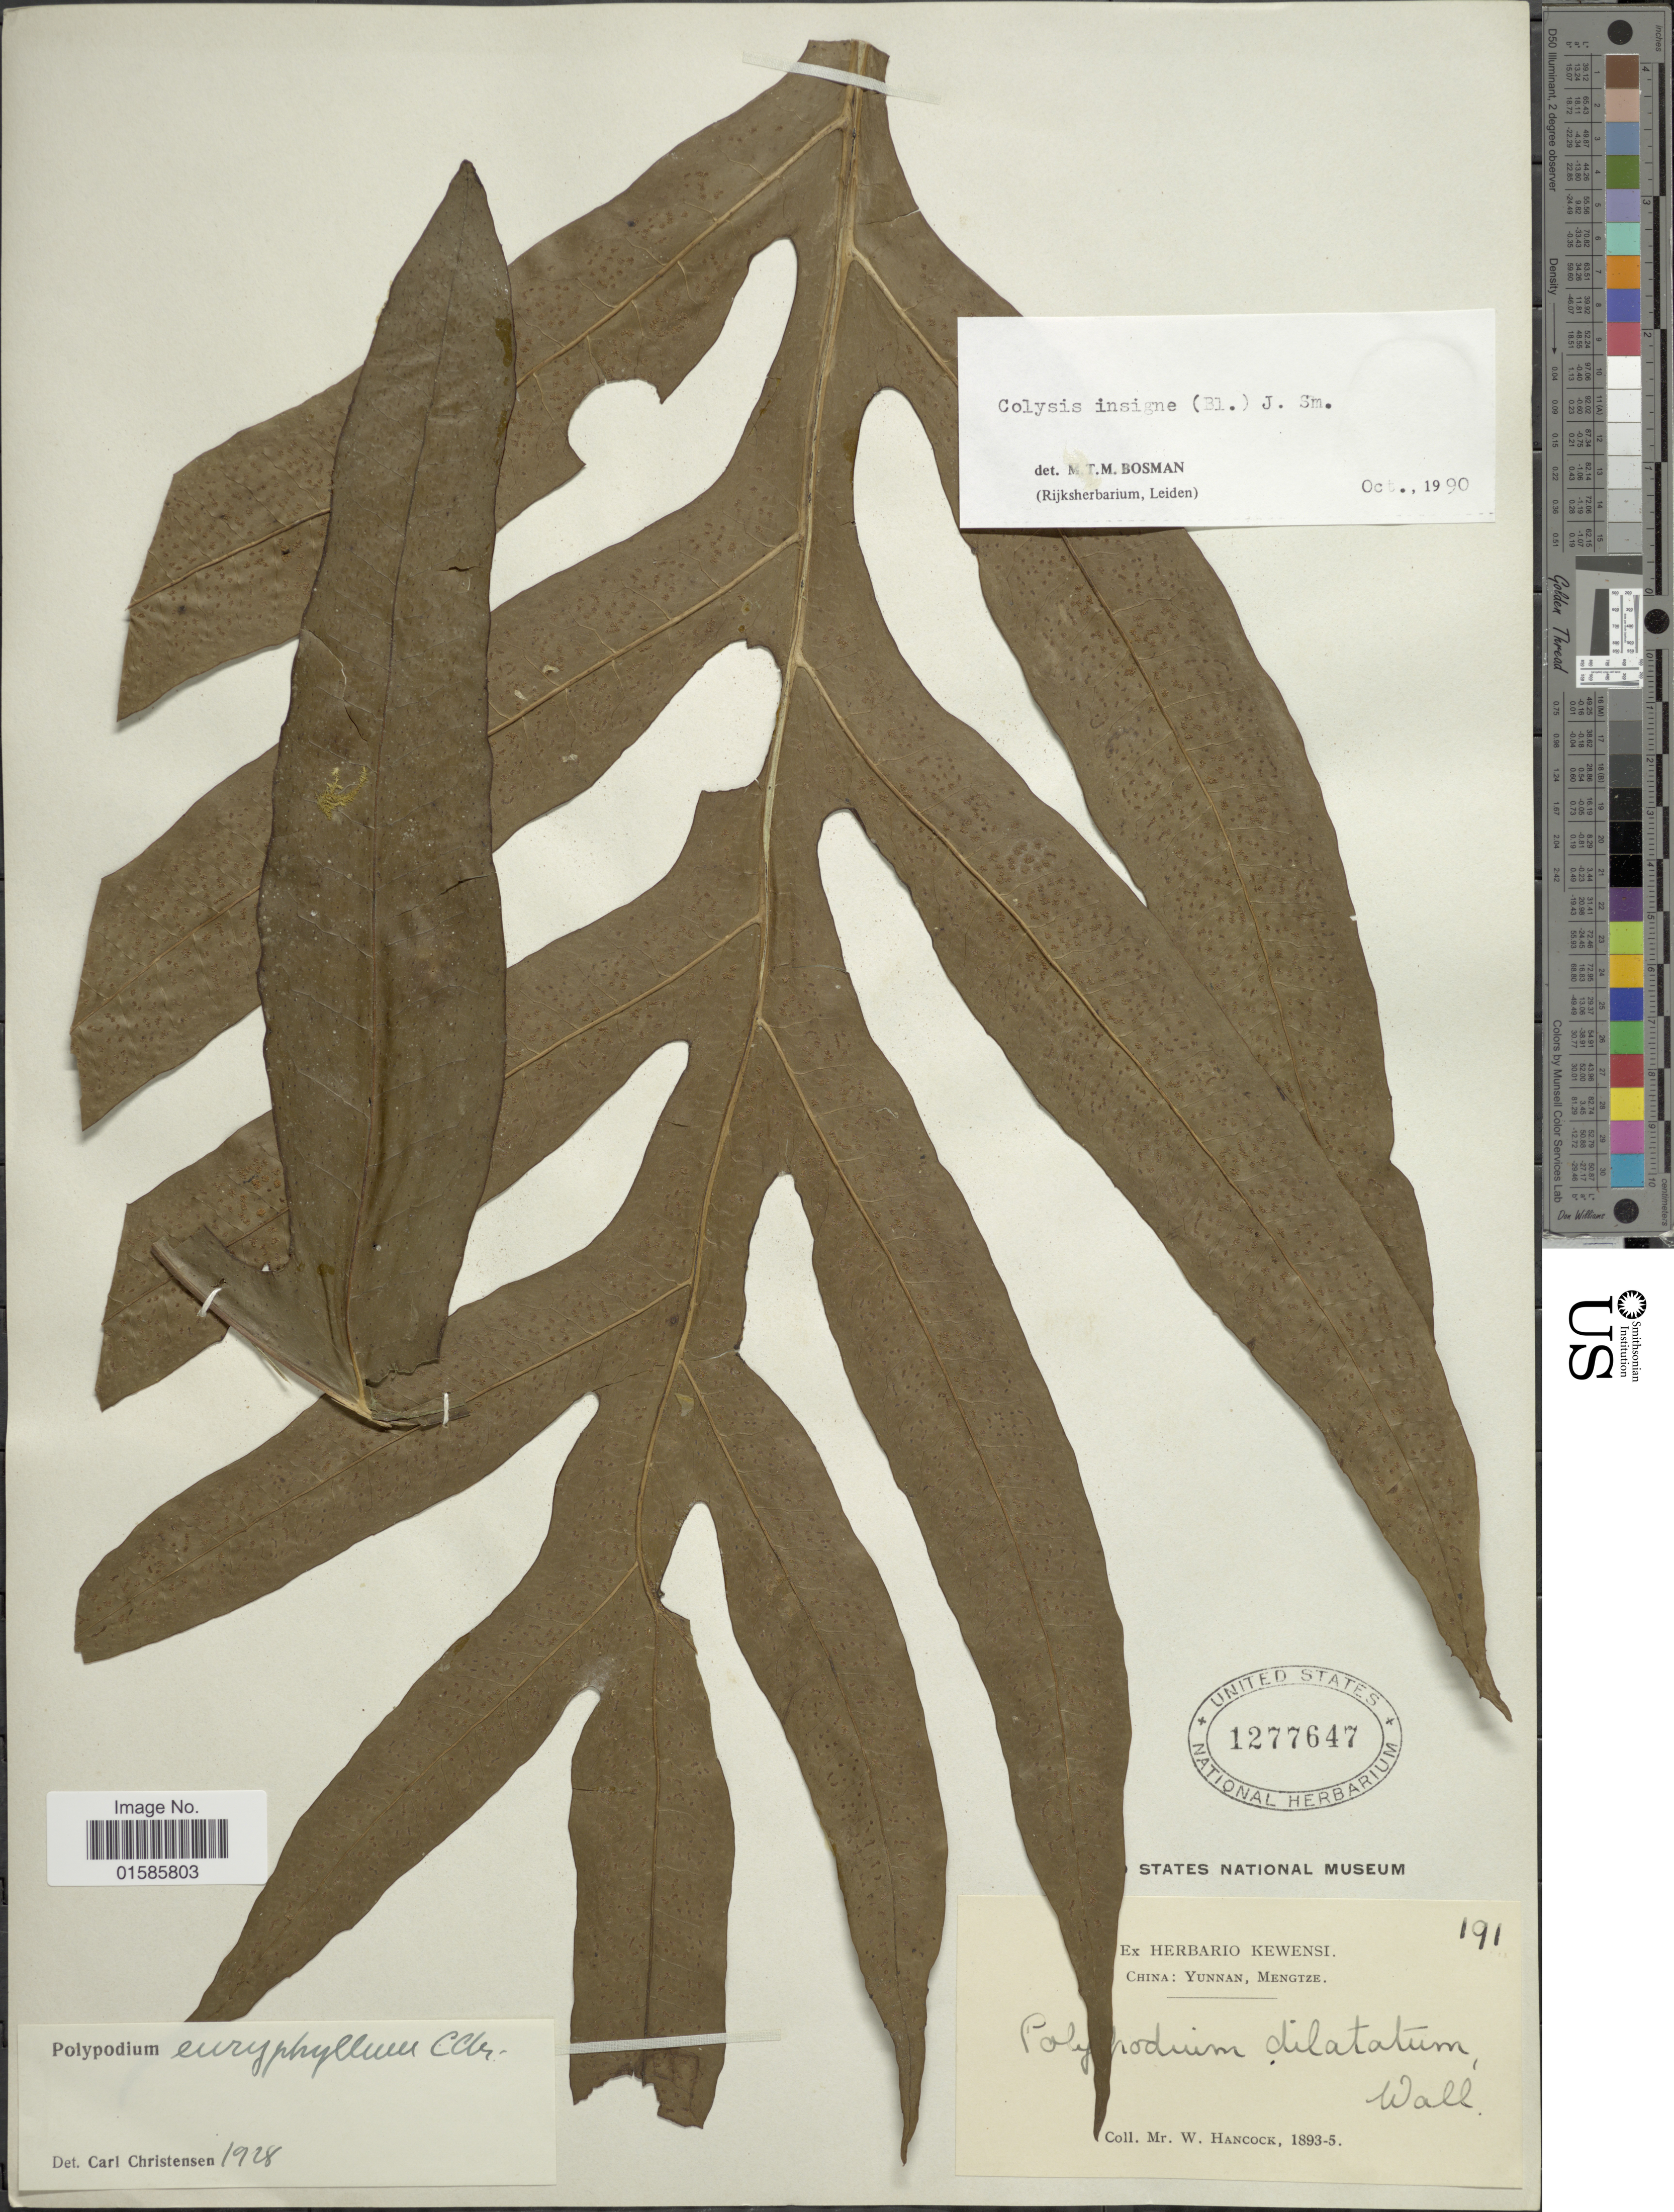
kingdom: Plantae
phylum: Tracheophyta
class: Polypodiopsida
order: Polypodiales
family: Polypodiaceae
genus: Microsorum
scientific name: Microsorum insigne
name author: (Blume) Copel.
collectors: W. Hancock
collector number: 191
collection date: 1893/1895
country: China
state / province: Yunnan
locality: Mengtze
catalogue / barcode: US 1277647